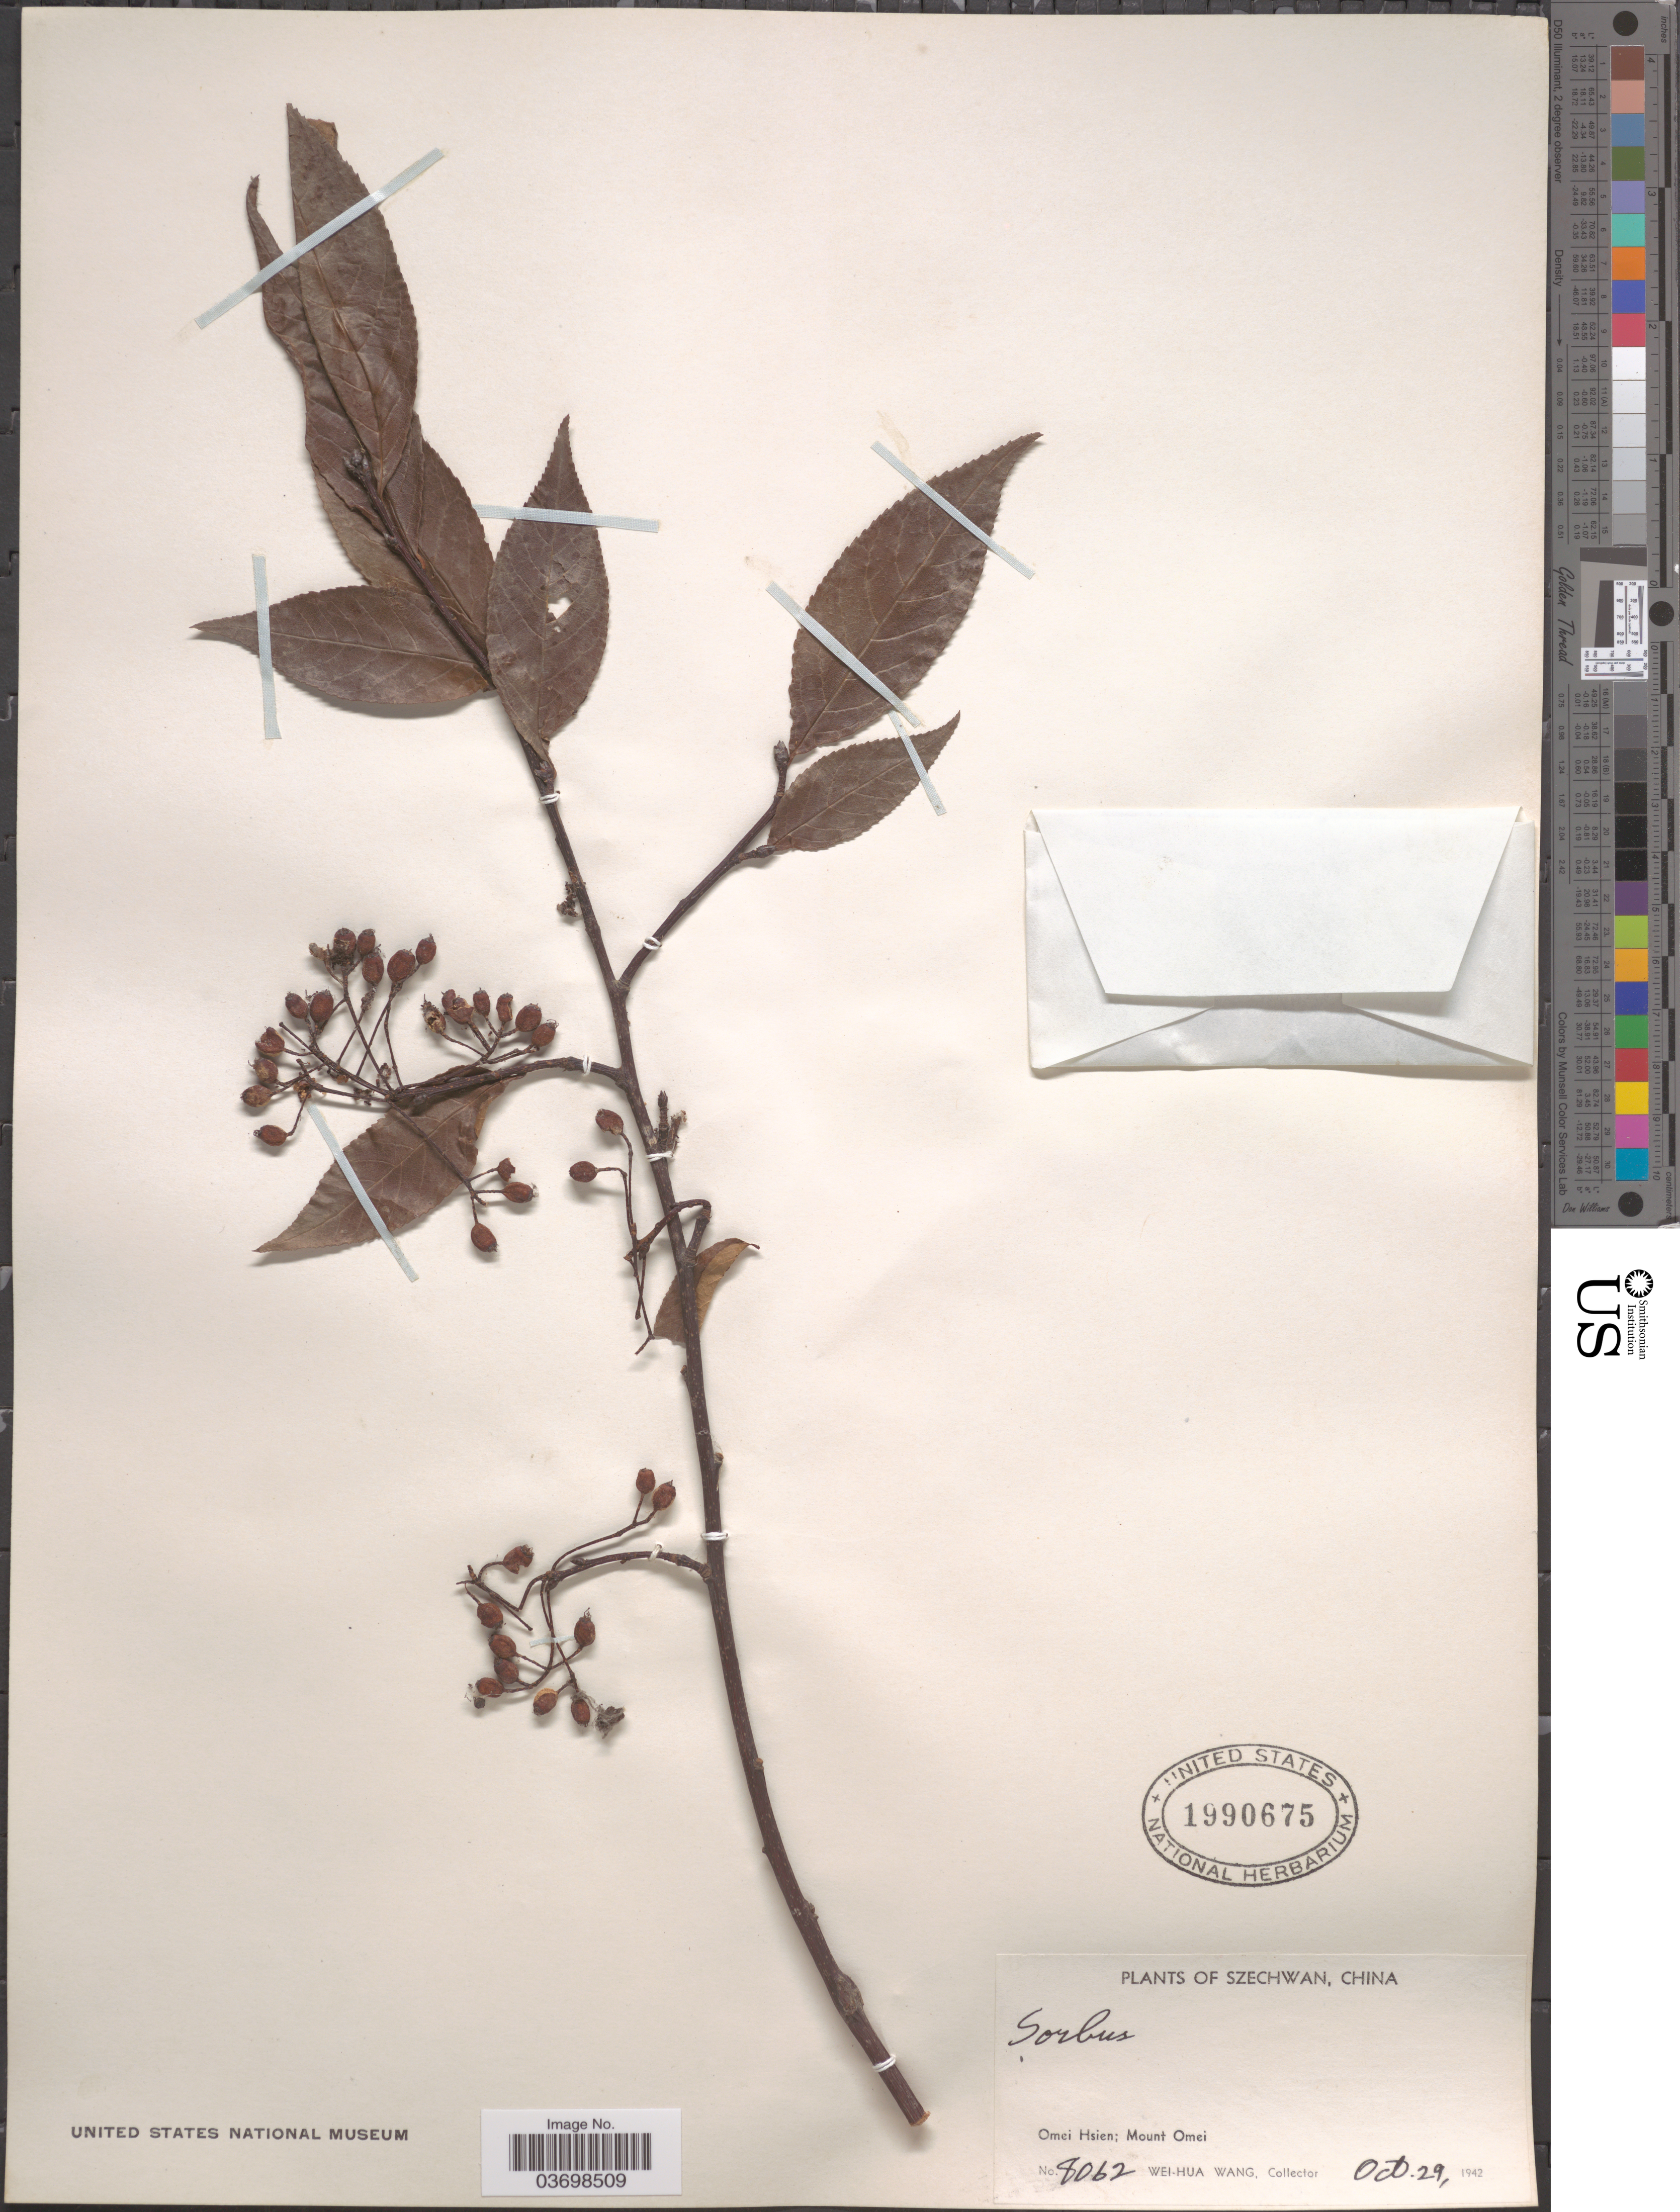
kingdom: Plantae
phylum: Tracheophyta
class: Magnoliopsida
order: Rosales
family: Rosaceae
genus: Sorbus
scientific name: Sorbus sp.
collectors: W. Wang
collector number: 8062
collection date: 1942-10-29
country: China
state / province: Sichuan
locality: Szechwan. Omei Hsien; Mount Omei.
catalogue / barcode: US 1990675